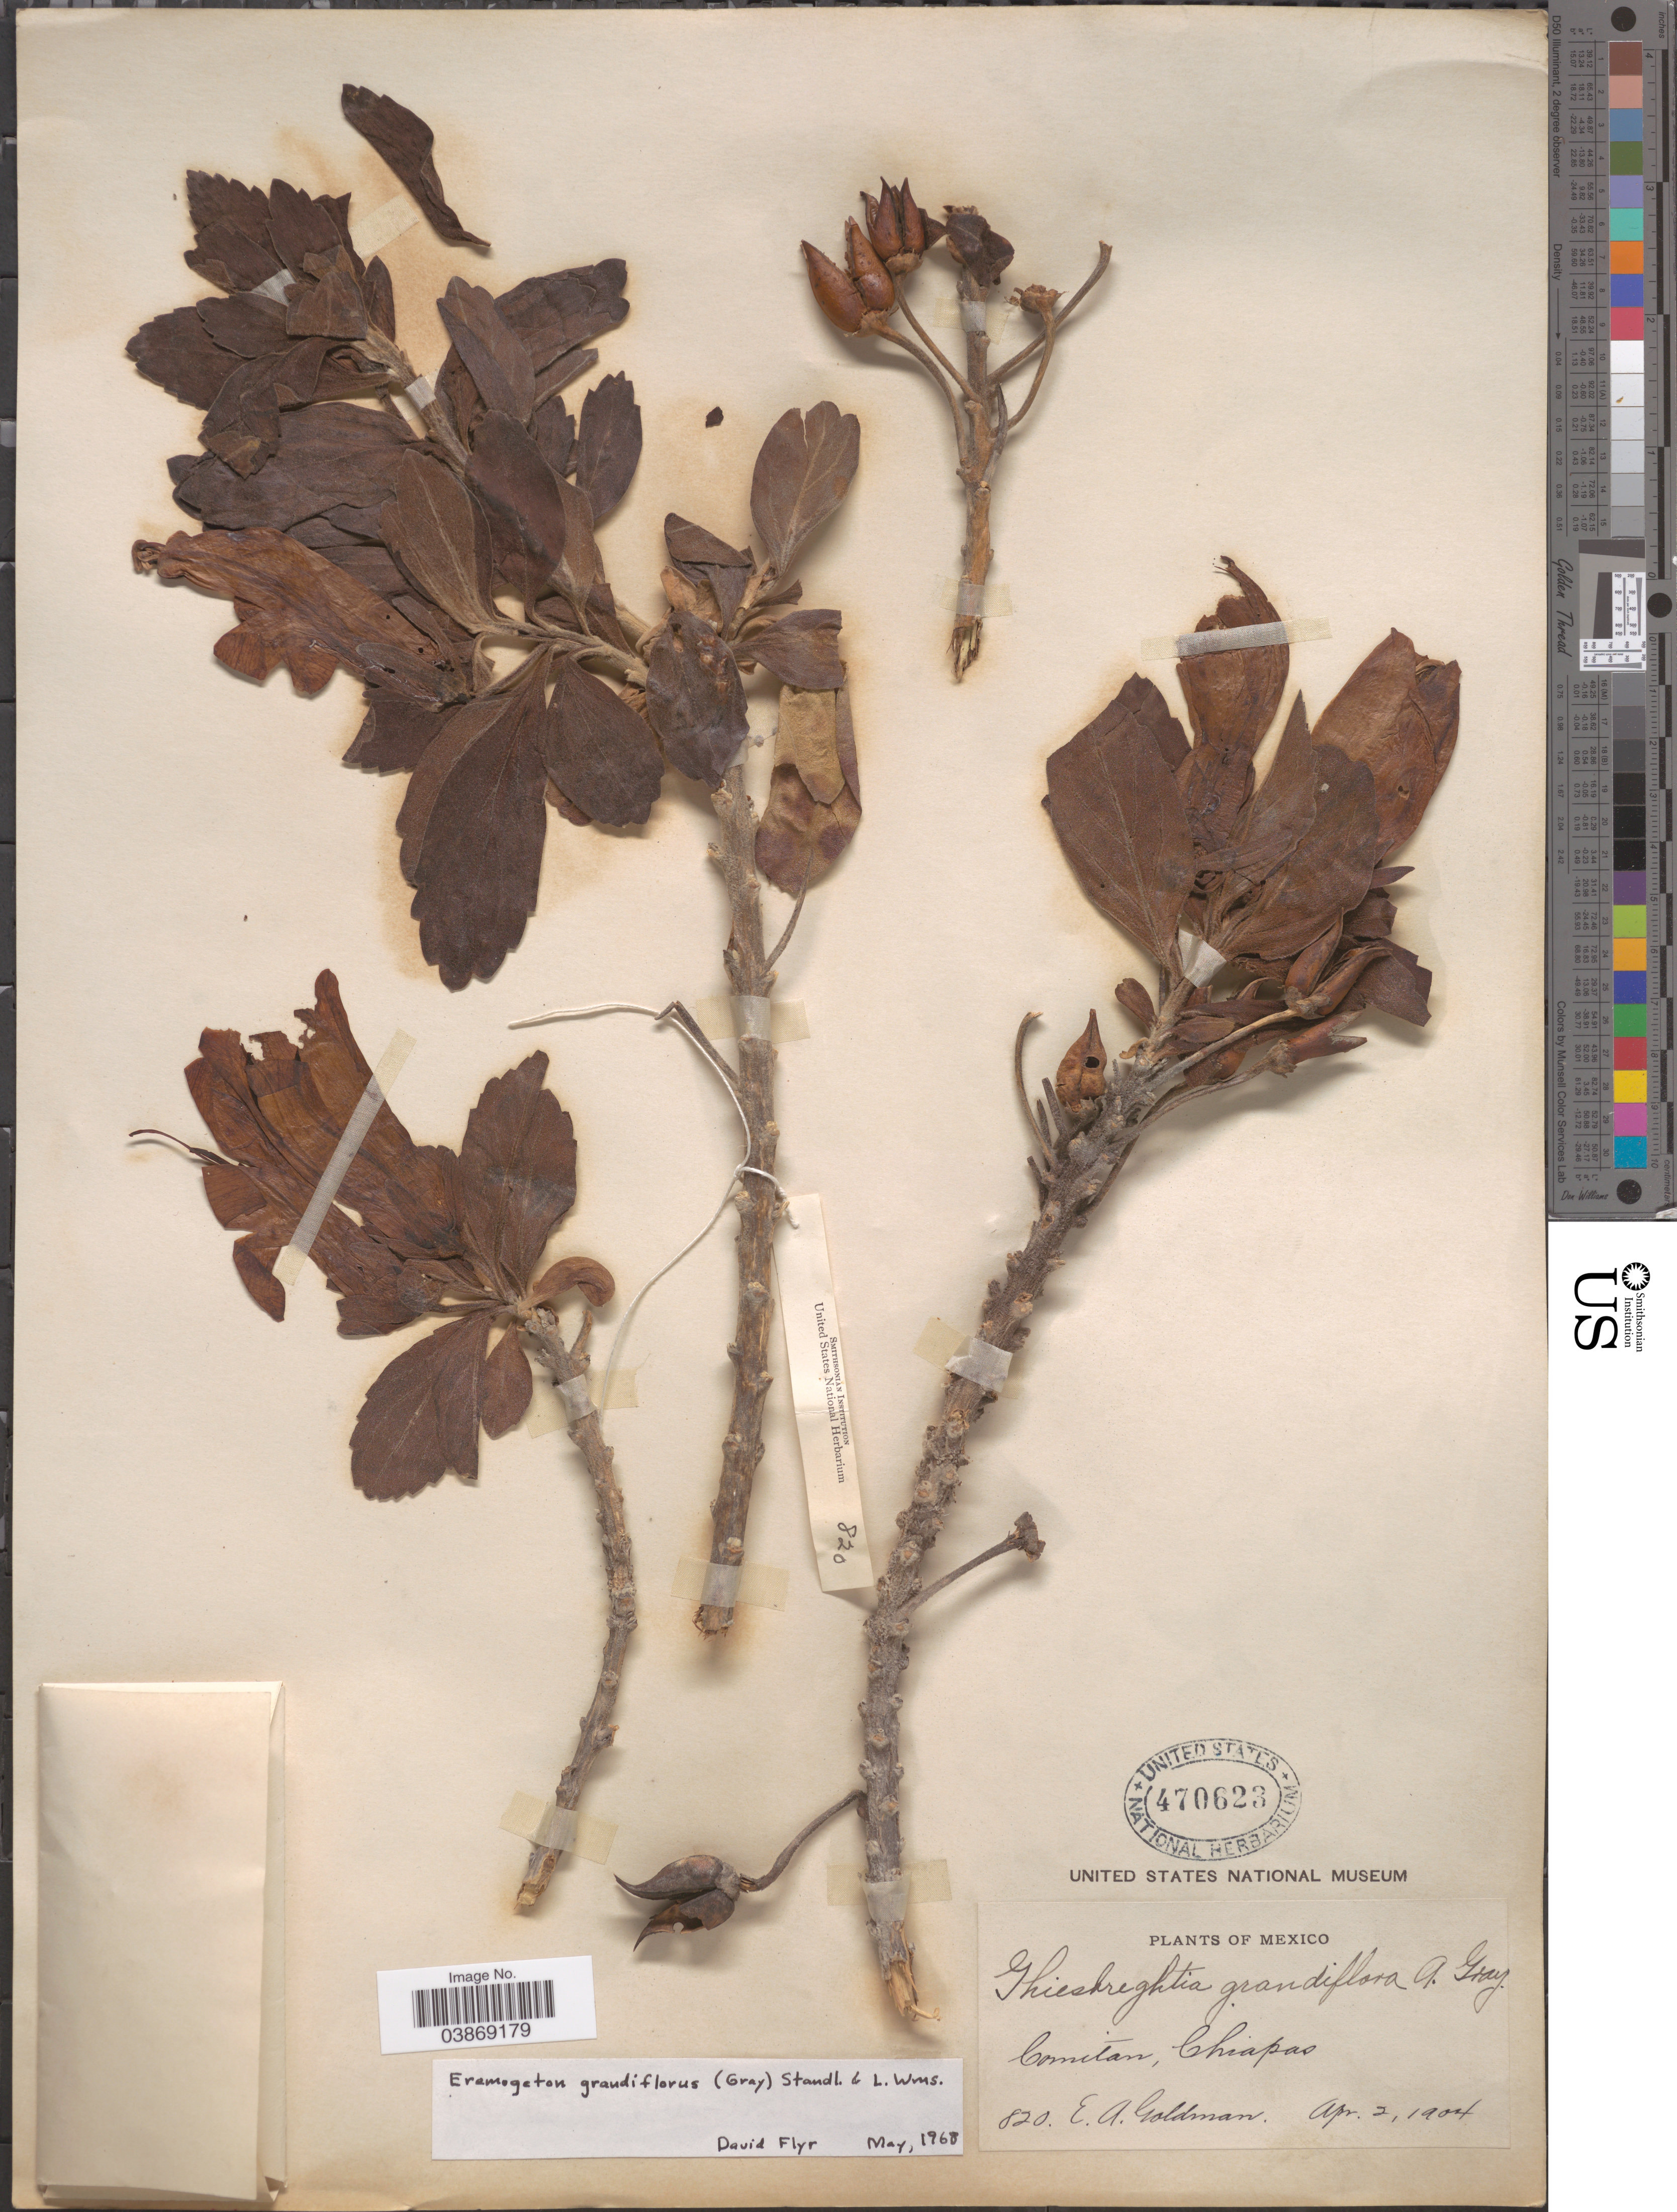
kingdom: Plantae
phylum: Tracheophyta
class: Magnoliopsida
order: Lamiales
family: Scrophulariaceae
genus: Ghiesbreghtia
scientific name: Ghiesbreghtia grandiflora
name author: A. Gray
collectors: E. A. Goldman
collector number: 820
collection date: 1904-04-02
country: Mexico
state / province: Chiapas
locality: Comitan.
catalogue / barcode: US 470623